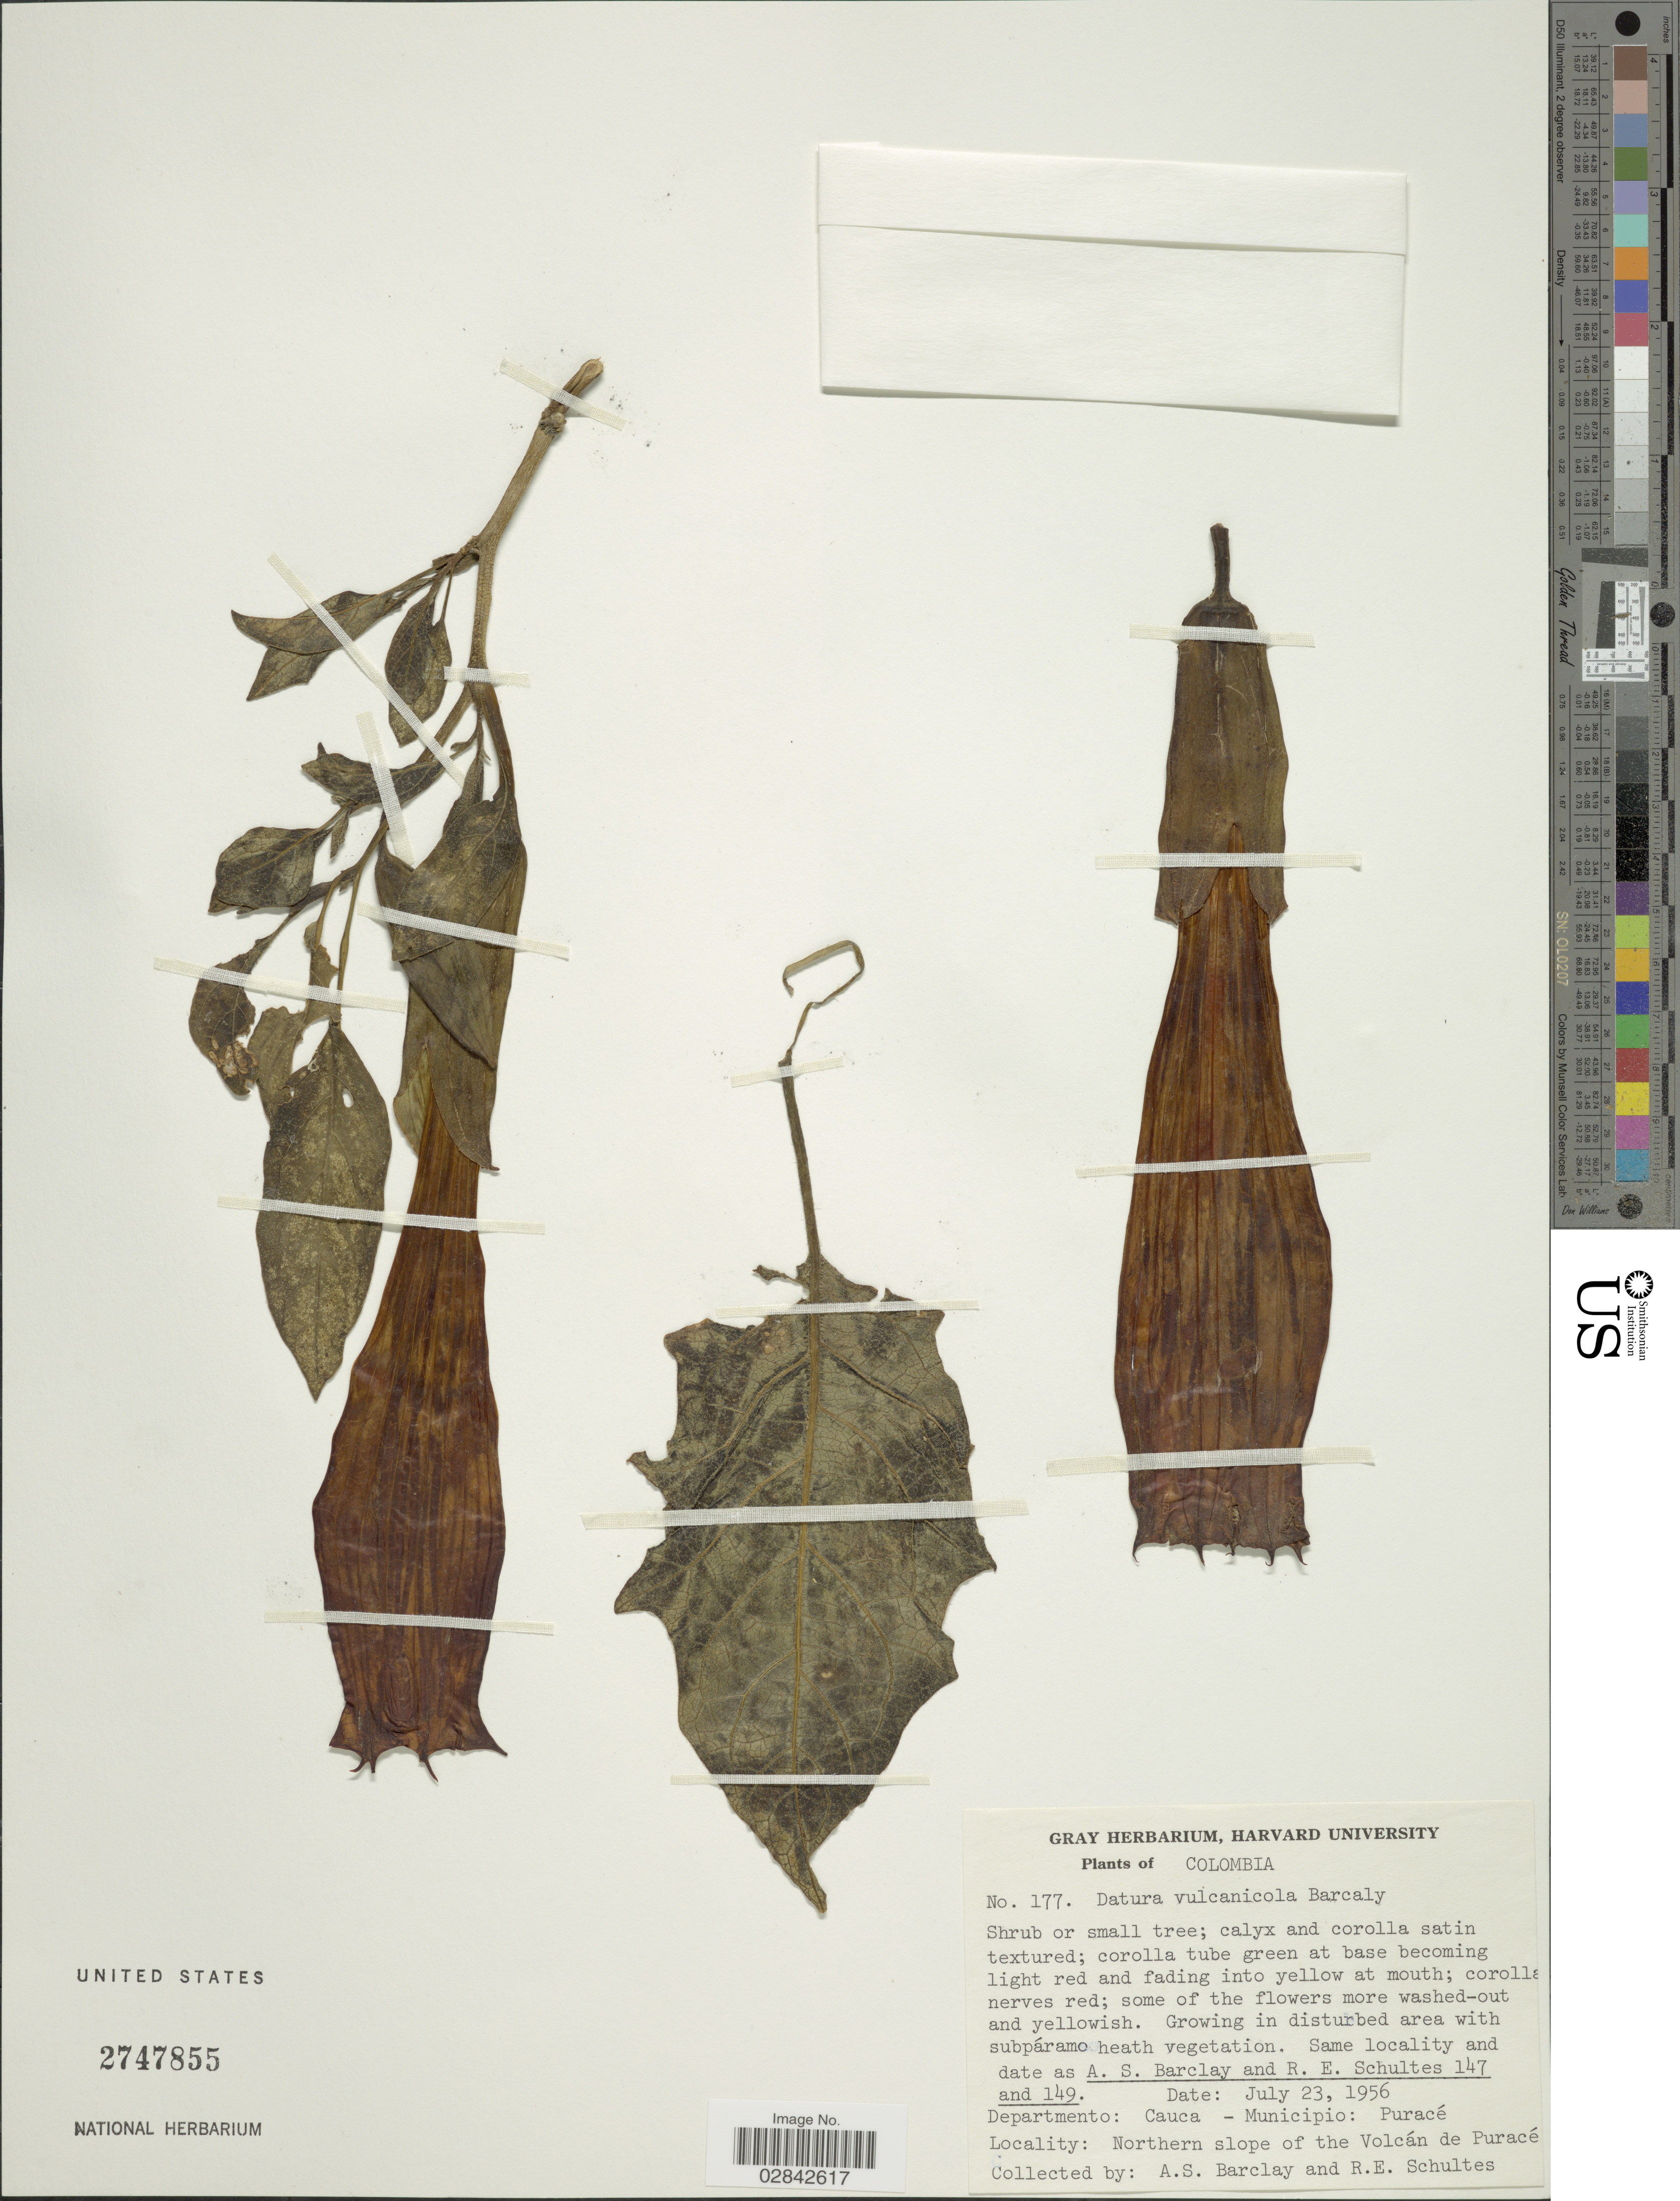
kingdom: Plantae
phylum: Tracheophyta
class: Magnoliopsida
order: Solanales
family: Solanaceae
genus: Brugmansia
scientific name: Brugmansia vulcanicola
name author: (A.S. Barclay) R.E. Schult.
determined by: (US) Smithsonian Institution - National Museum of Natural History - Department of Botany (UNITED STATES)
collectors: A. S. Barclay & R. E. Schultes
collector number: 177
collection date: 1956-07-23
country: Colombia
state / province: Cauca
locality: Municipio: Puracé. Northern slope of the Volcán de Puracé.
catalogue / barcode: US 2747855